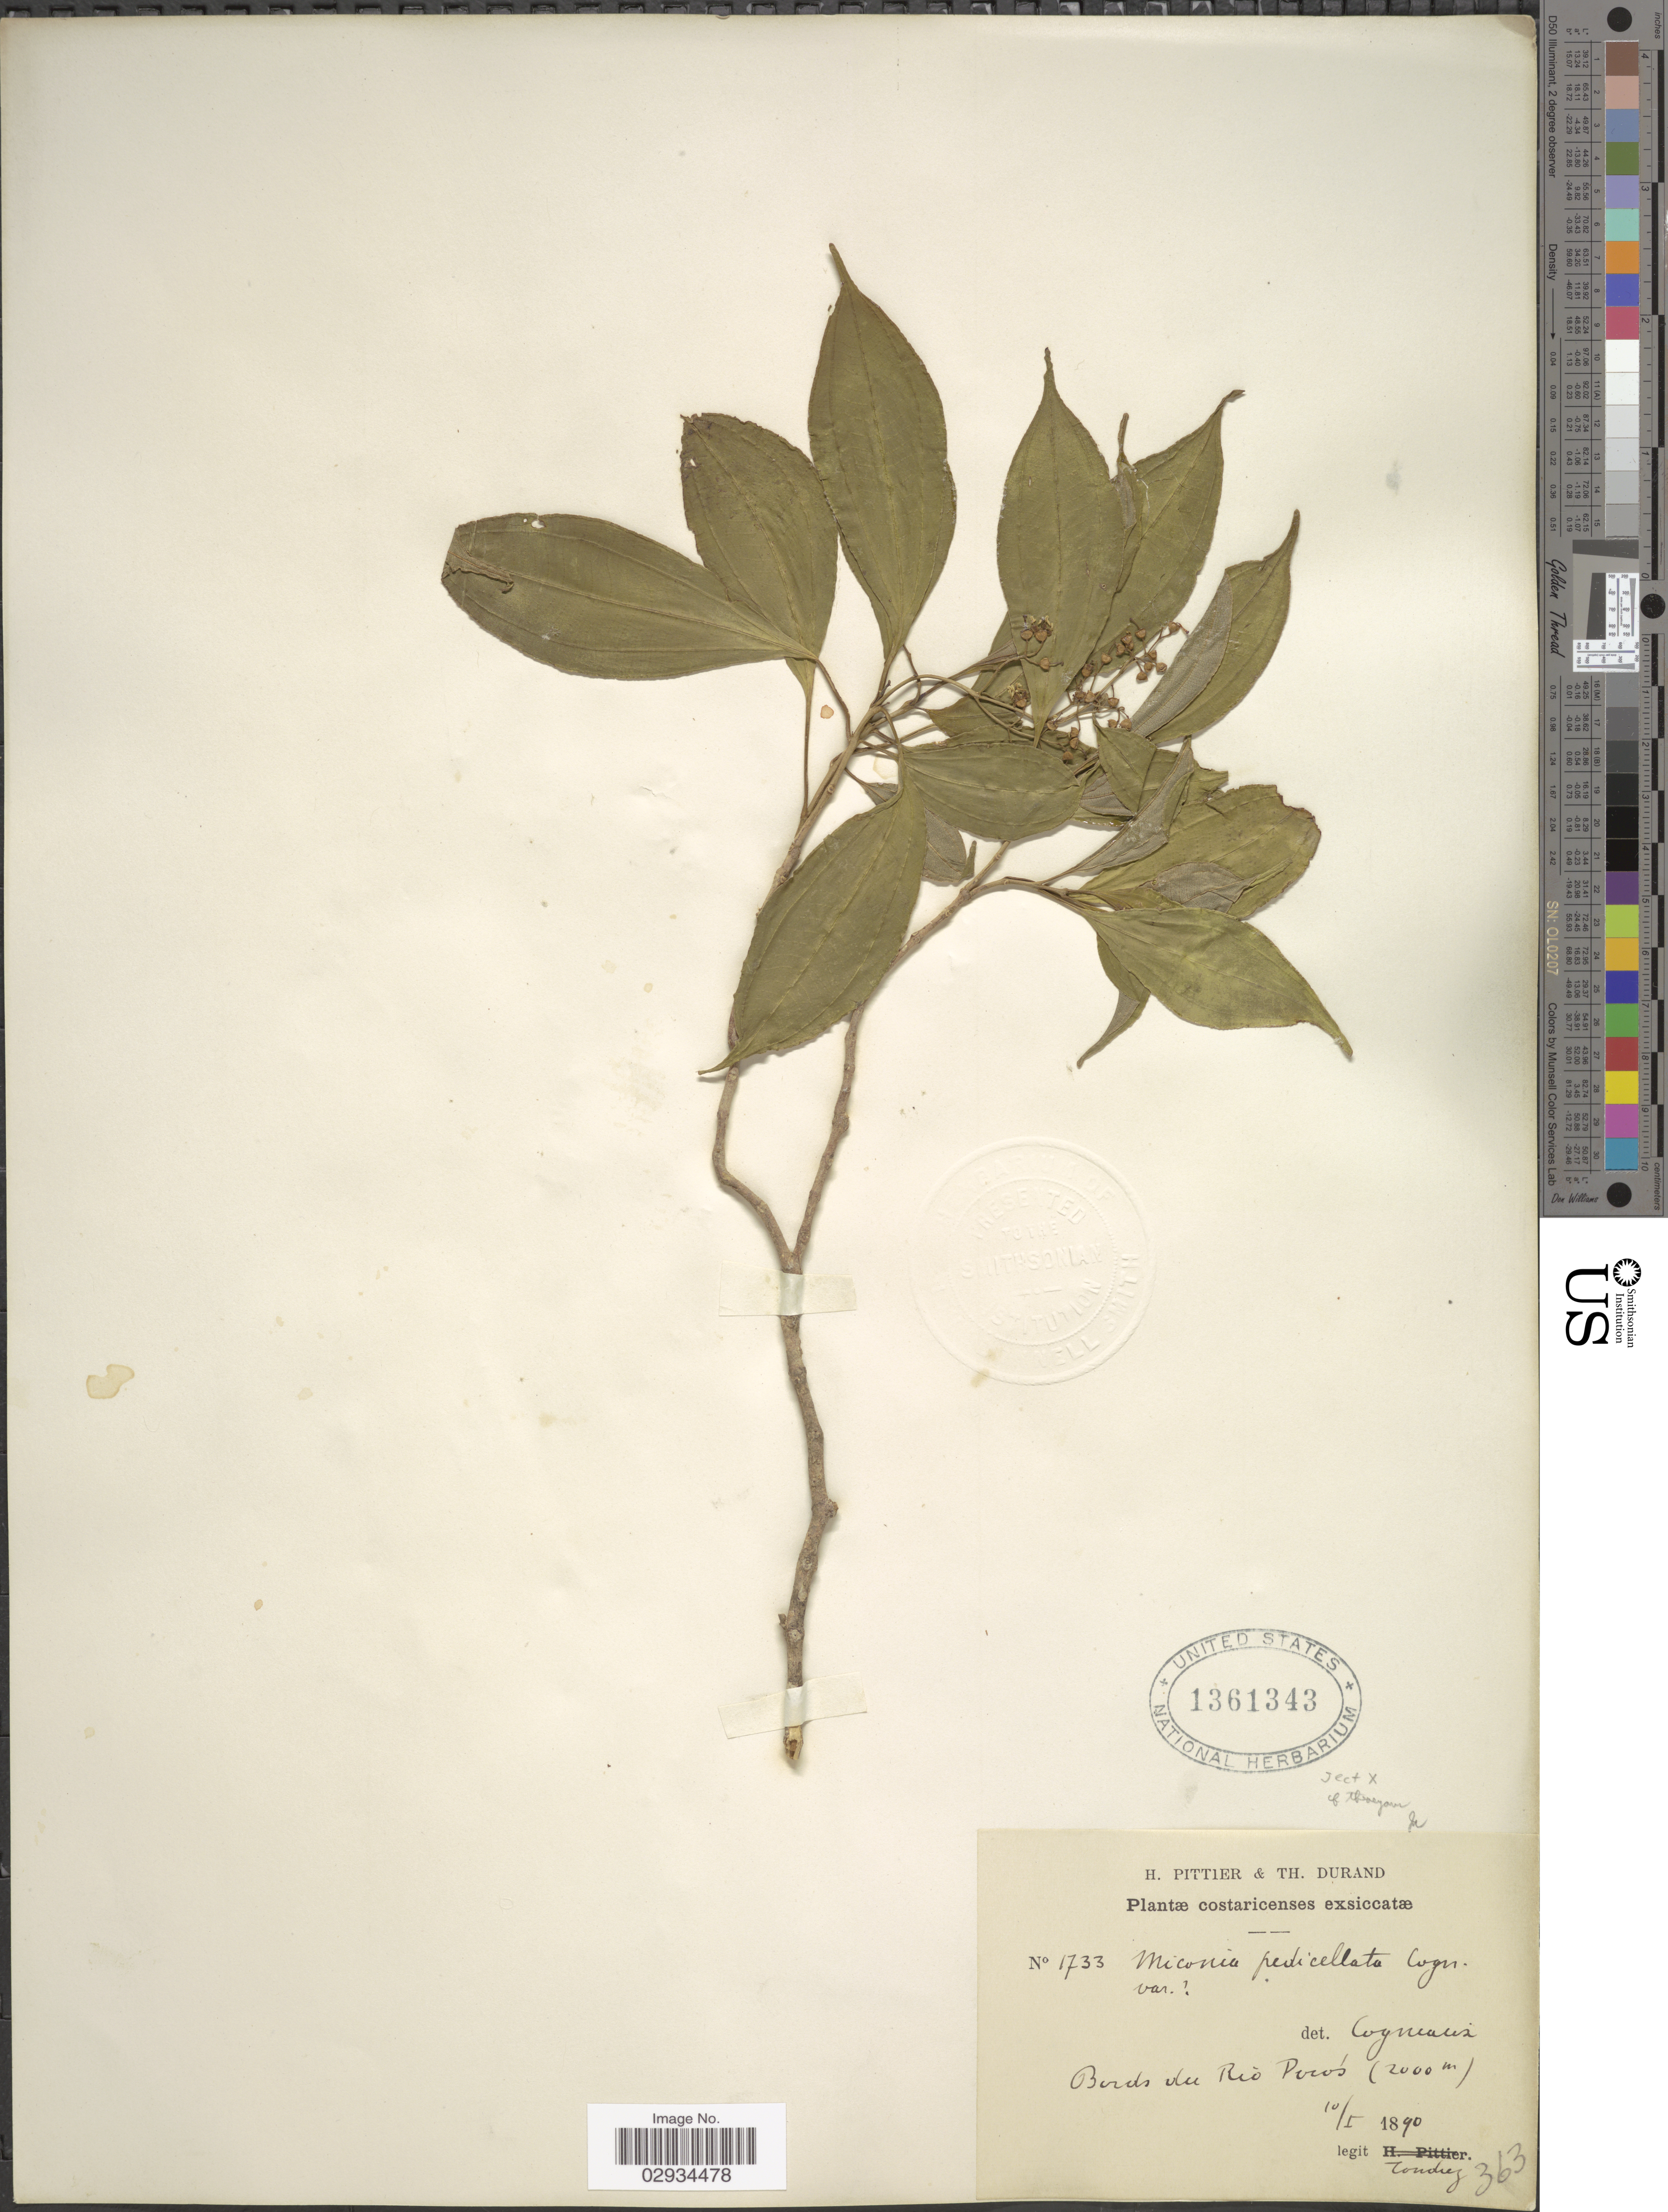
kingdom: Plantae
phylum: Tracheophyta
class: Magnoliopsida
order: Myrtales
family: Melastomataceae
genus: Miconia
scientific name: Miconia theizans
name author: (Bonpl.) Cogn.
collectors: Tonduz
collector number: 1733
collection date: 1890-01-10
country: Costa Rica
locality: Bords du Rio Pocós.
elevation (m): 2000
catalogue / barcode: US 1361343